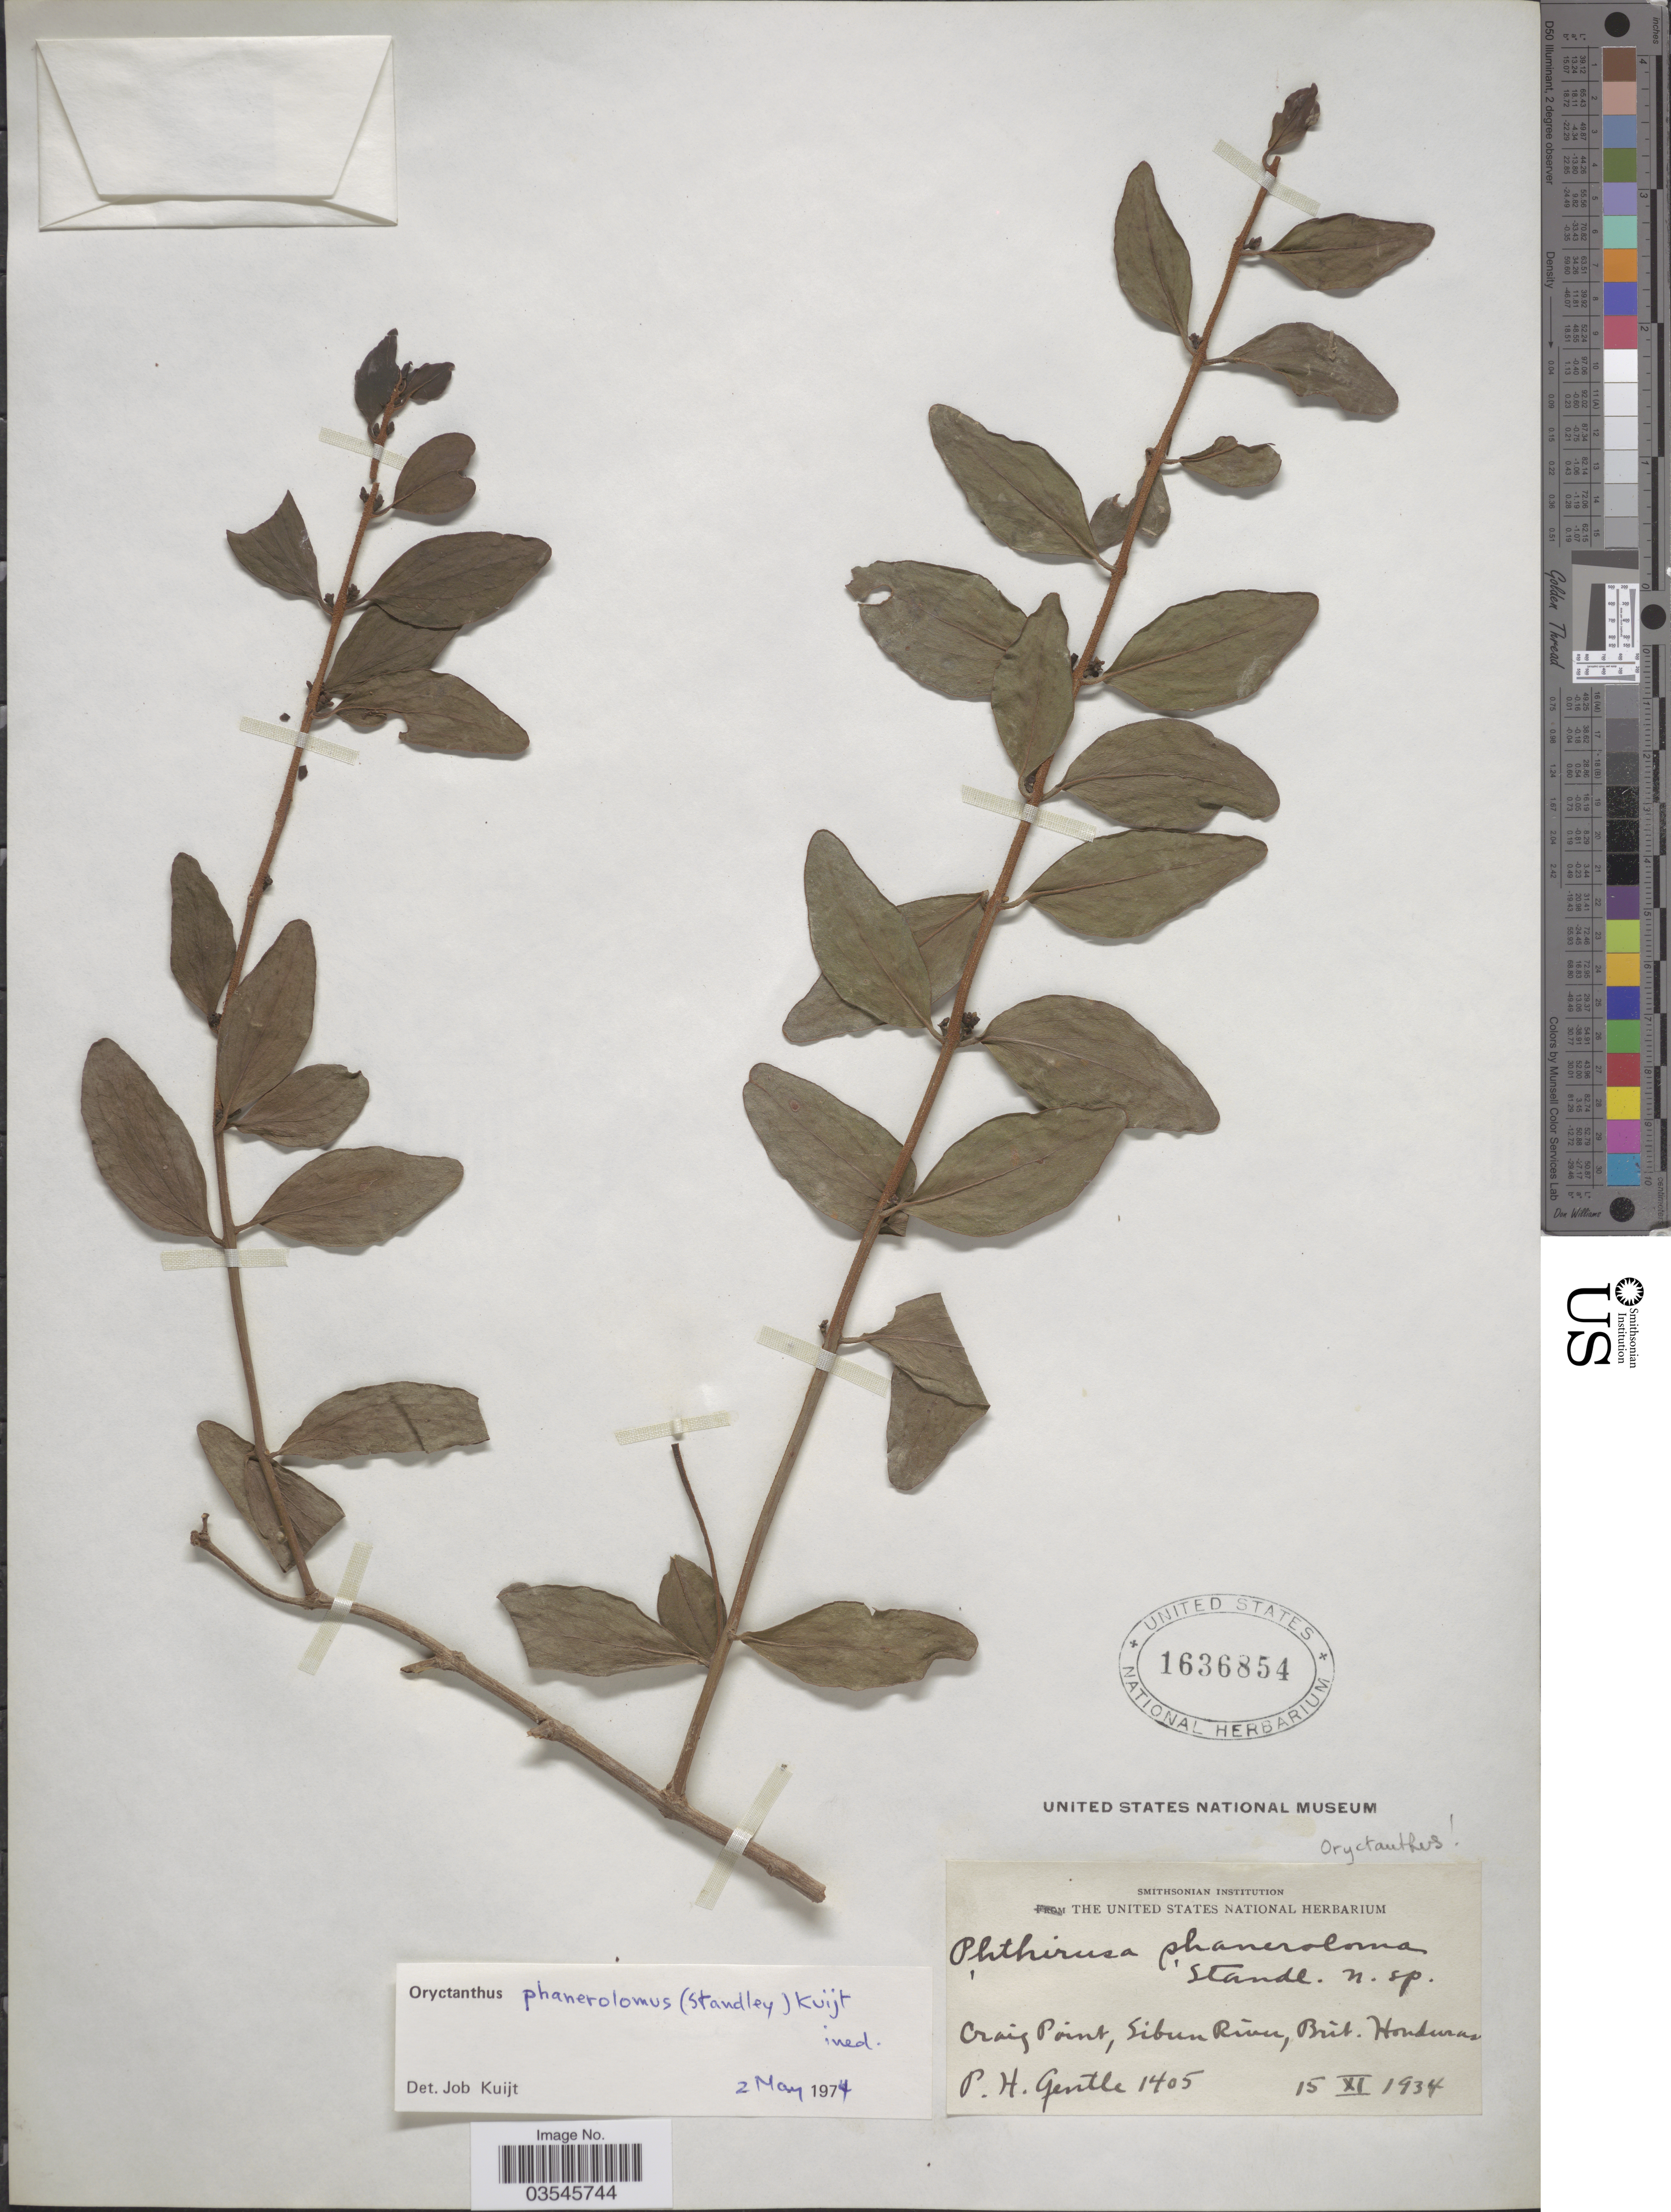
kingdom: Plantae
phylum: Tracheophyta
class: Magnoliopsida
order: Santalales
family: Loranthaceae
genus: Oryctanthus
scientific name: Oryctanthus phanerolomus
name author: (Standl.) Kuijt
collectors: P. H. Gentle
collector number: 1405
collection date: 1934-11-15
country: Belize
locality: Craig Point, Sibun River, Brit. Honduras.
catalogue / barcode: US 1636854